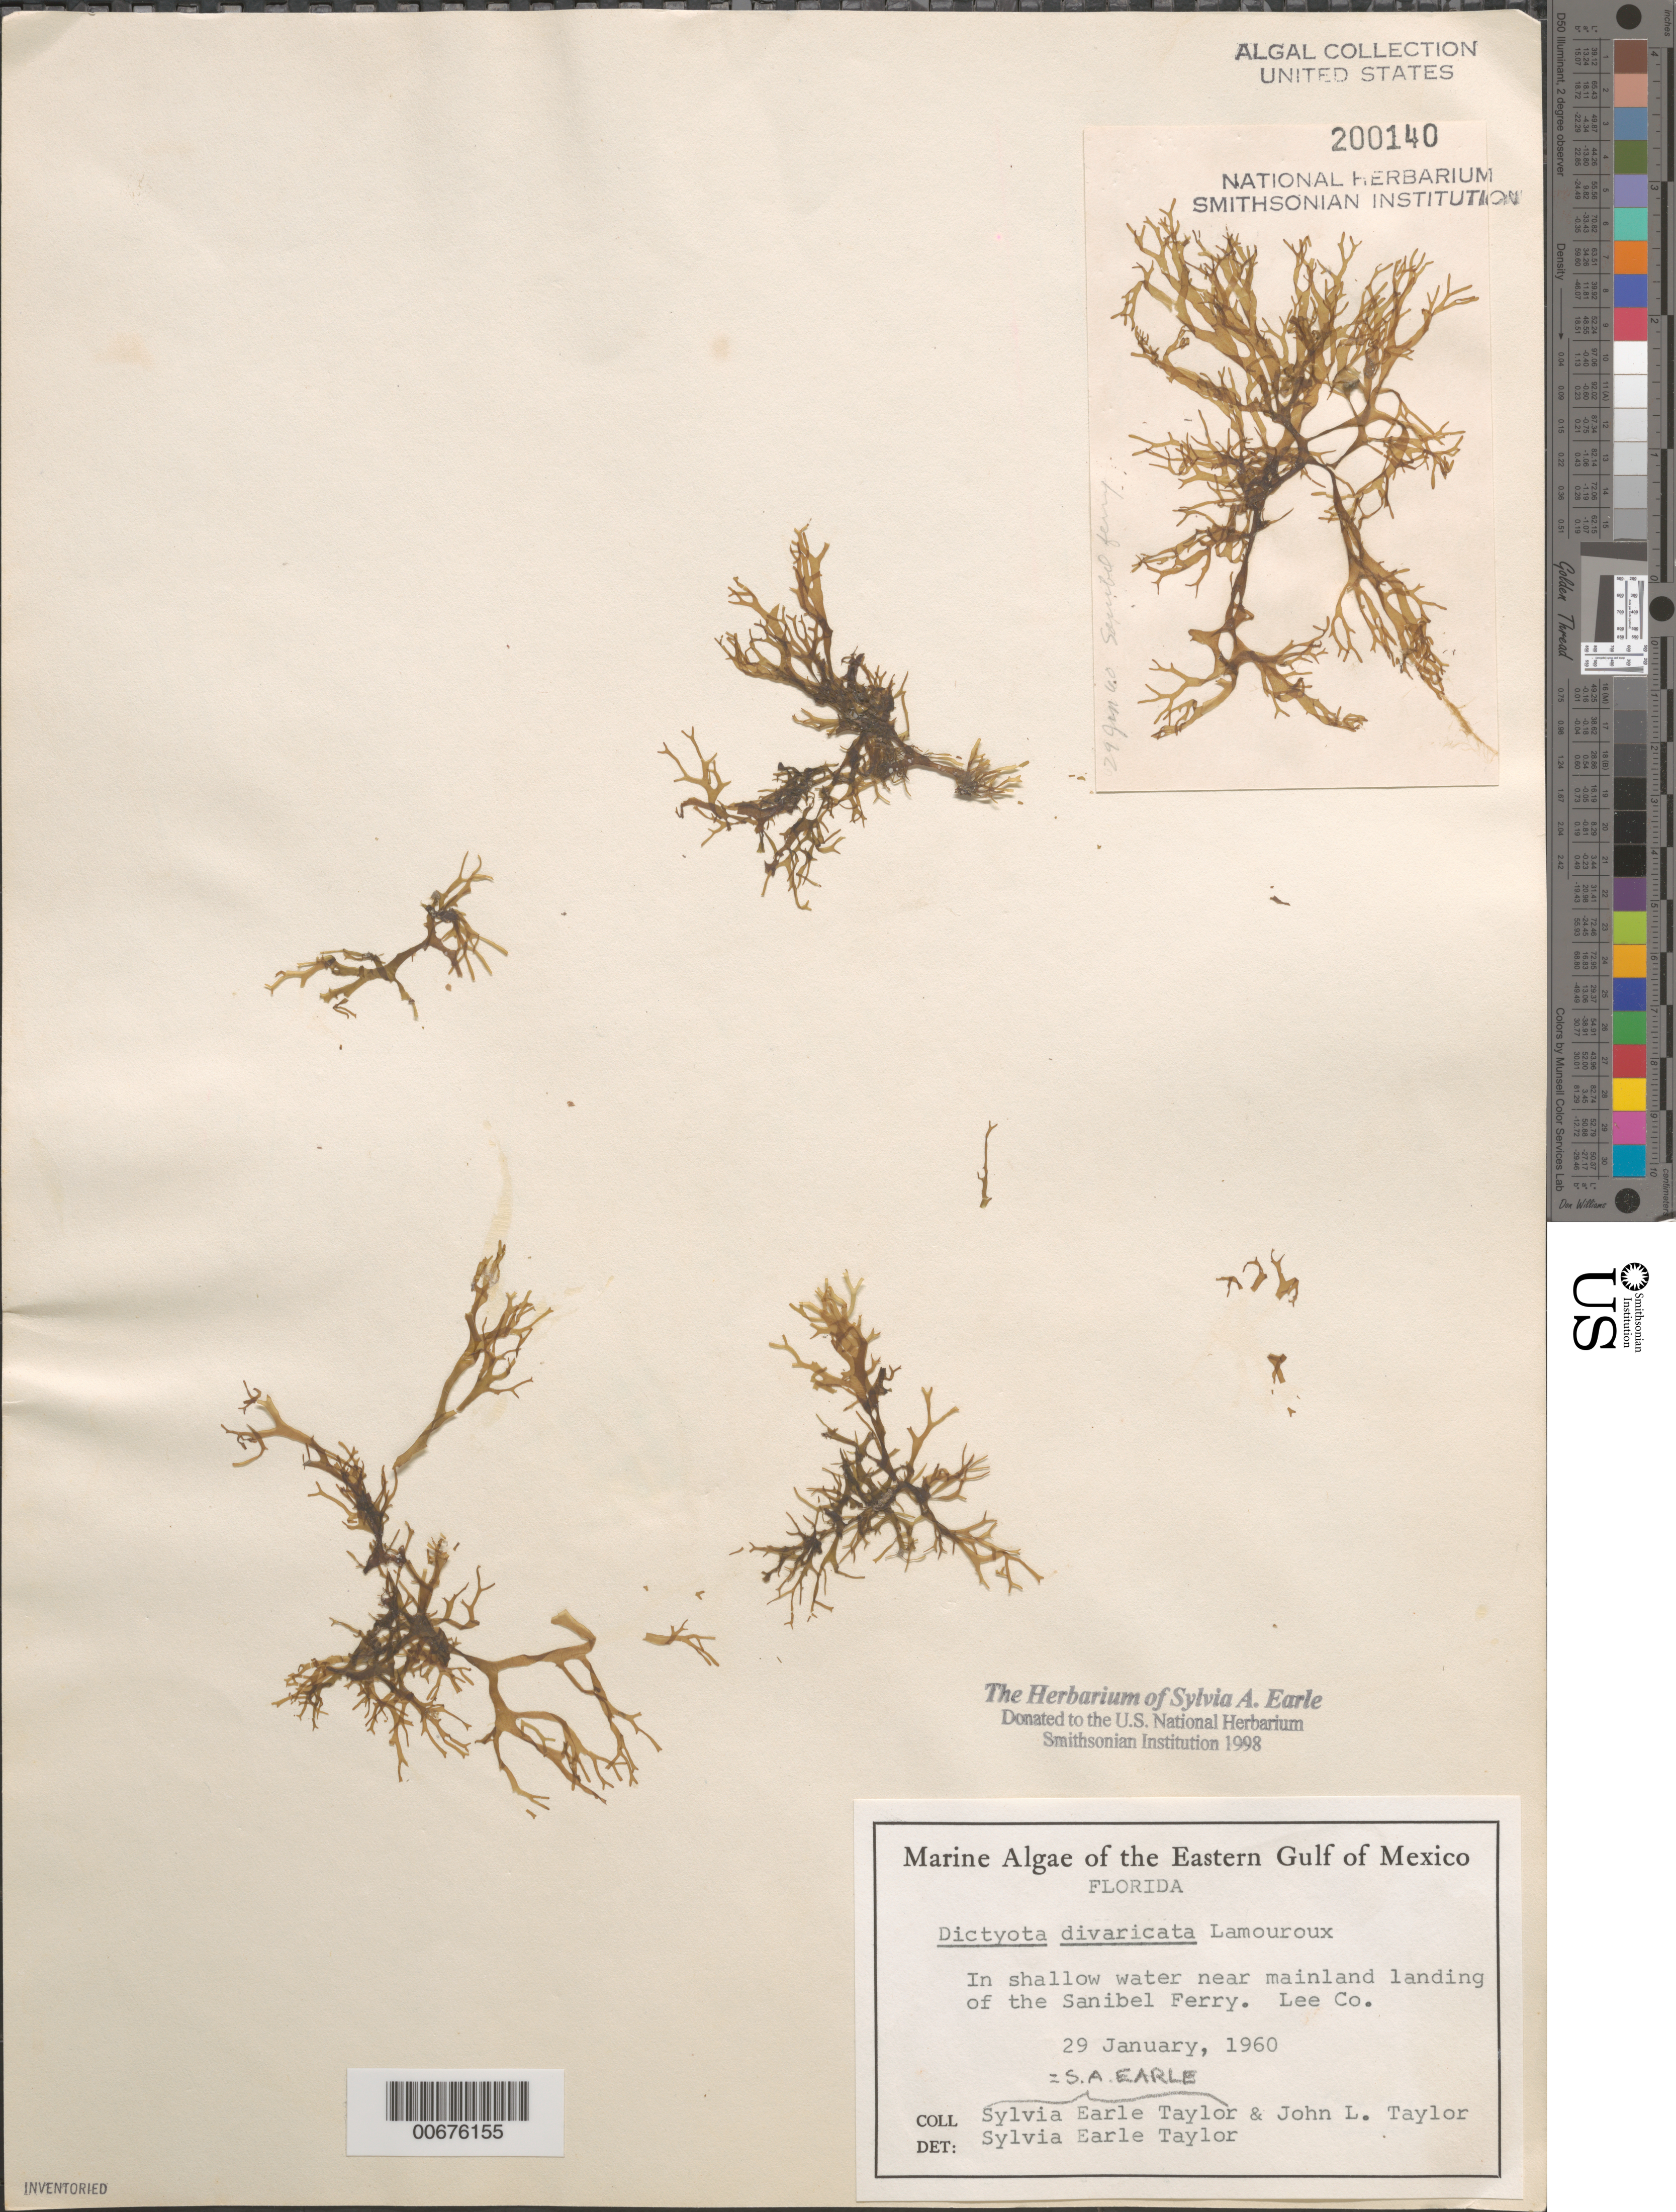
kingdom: Chromista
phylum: Ochrophyta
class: Phaeophyceae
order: Dictyotales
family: Dictyotaceae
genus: Dictyota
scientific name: Dictyota divaricata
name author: J.V.Lamouroux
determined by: Earle, S. A.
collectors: S. A. Earle & J. L. Taylor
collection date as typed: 29 Jan 1960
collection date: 1960-01-29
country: United States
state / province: Florida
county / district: Lee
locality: Near Sanibel Ferry mainland landing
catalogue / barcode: US 200140